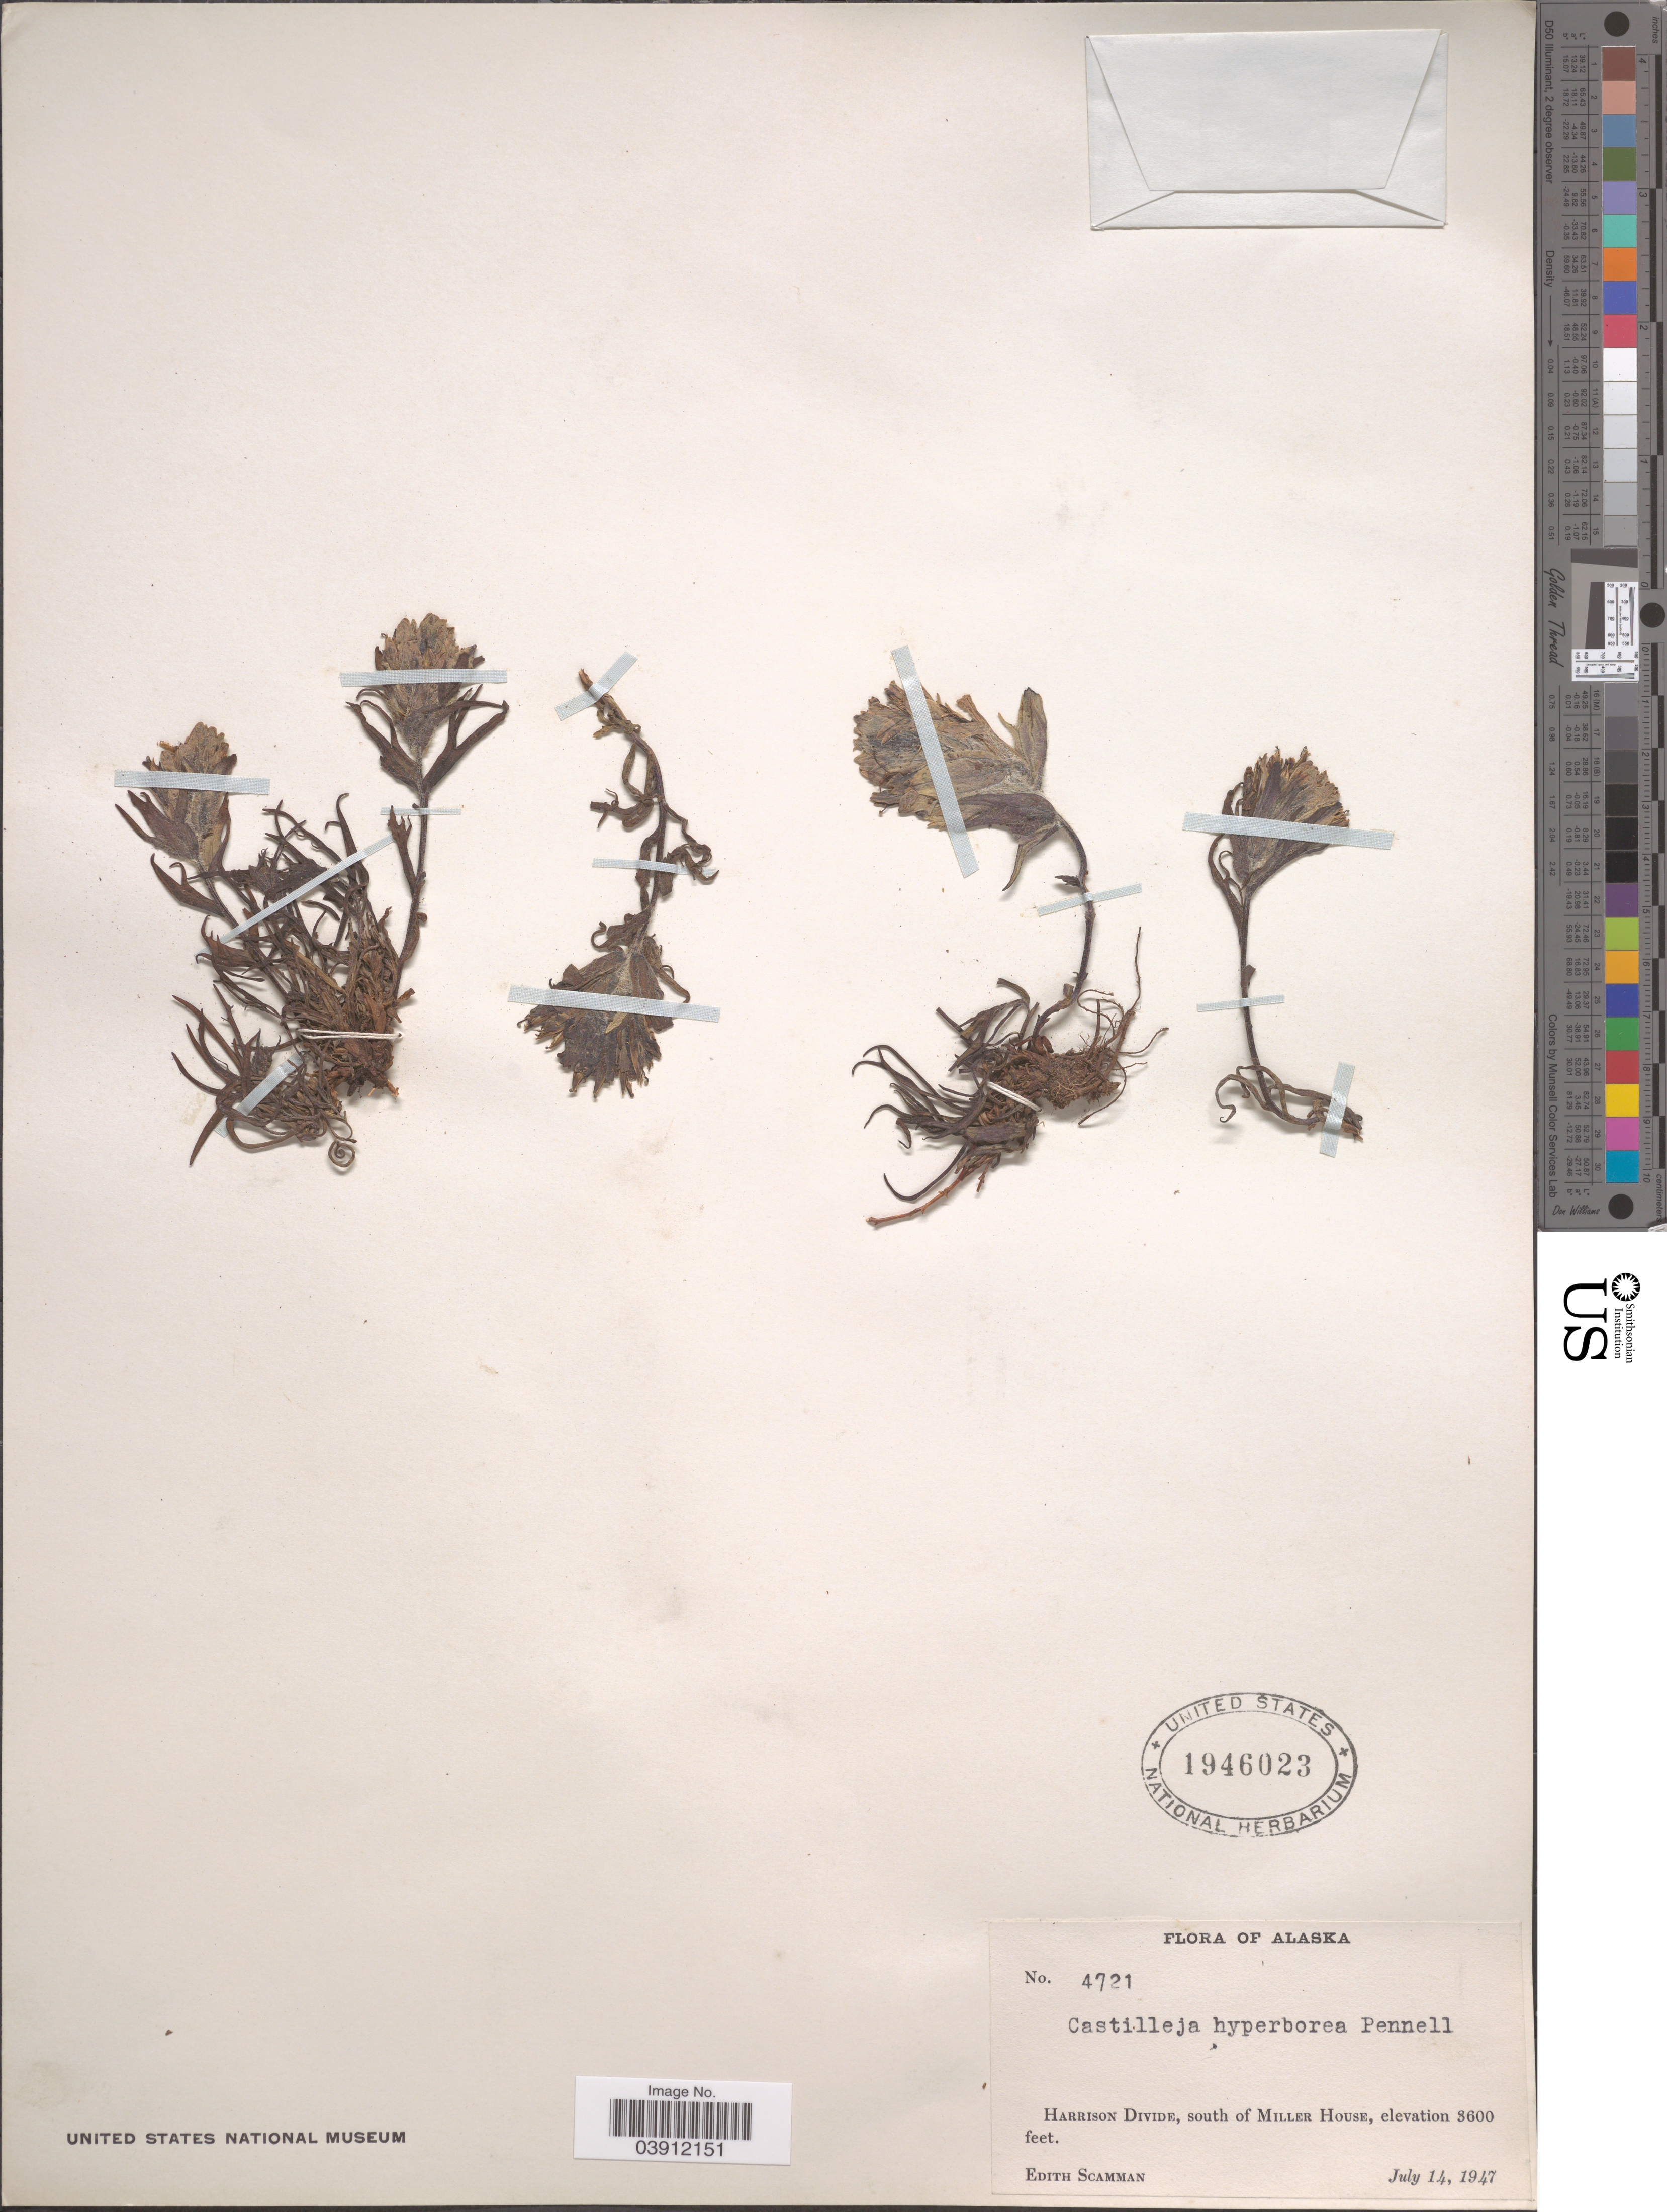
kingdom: Plantae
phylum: Tracheophyta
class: Magnoliopsida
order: Lamiales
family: Orobanchaceae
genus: Castilleja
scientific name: Castilleja hyperborea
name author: Pennell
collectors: E. Scamman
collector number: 4721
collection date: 1947-07-14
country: United States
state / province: Alaska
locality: Harrison Divide, south of Miller House.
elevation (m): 1097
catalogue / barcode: US 1946023